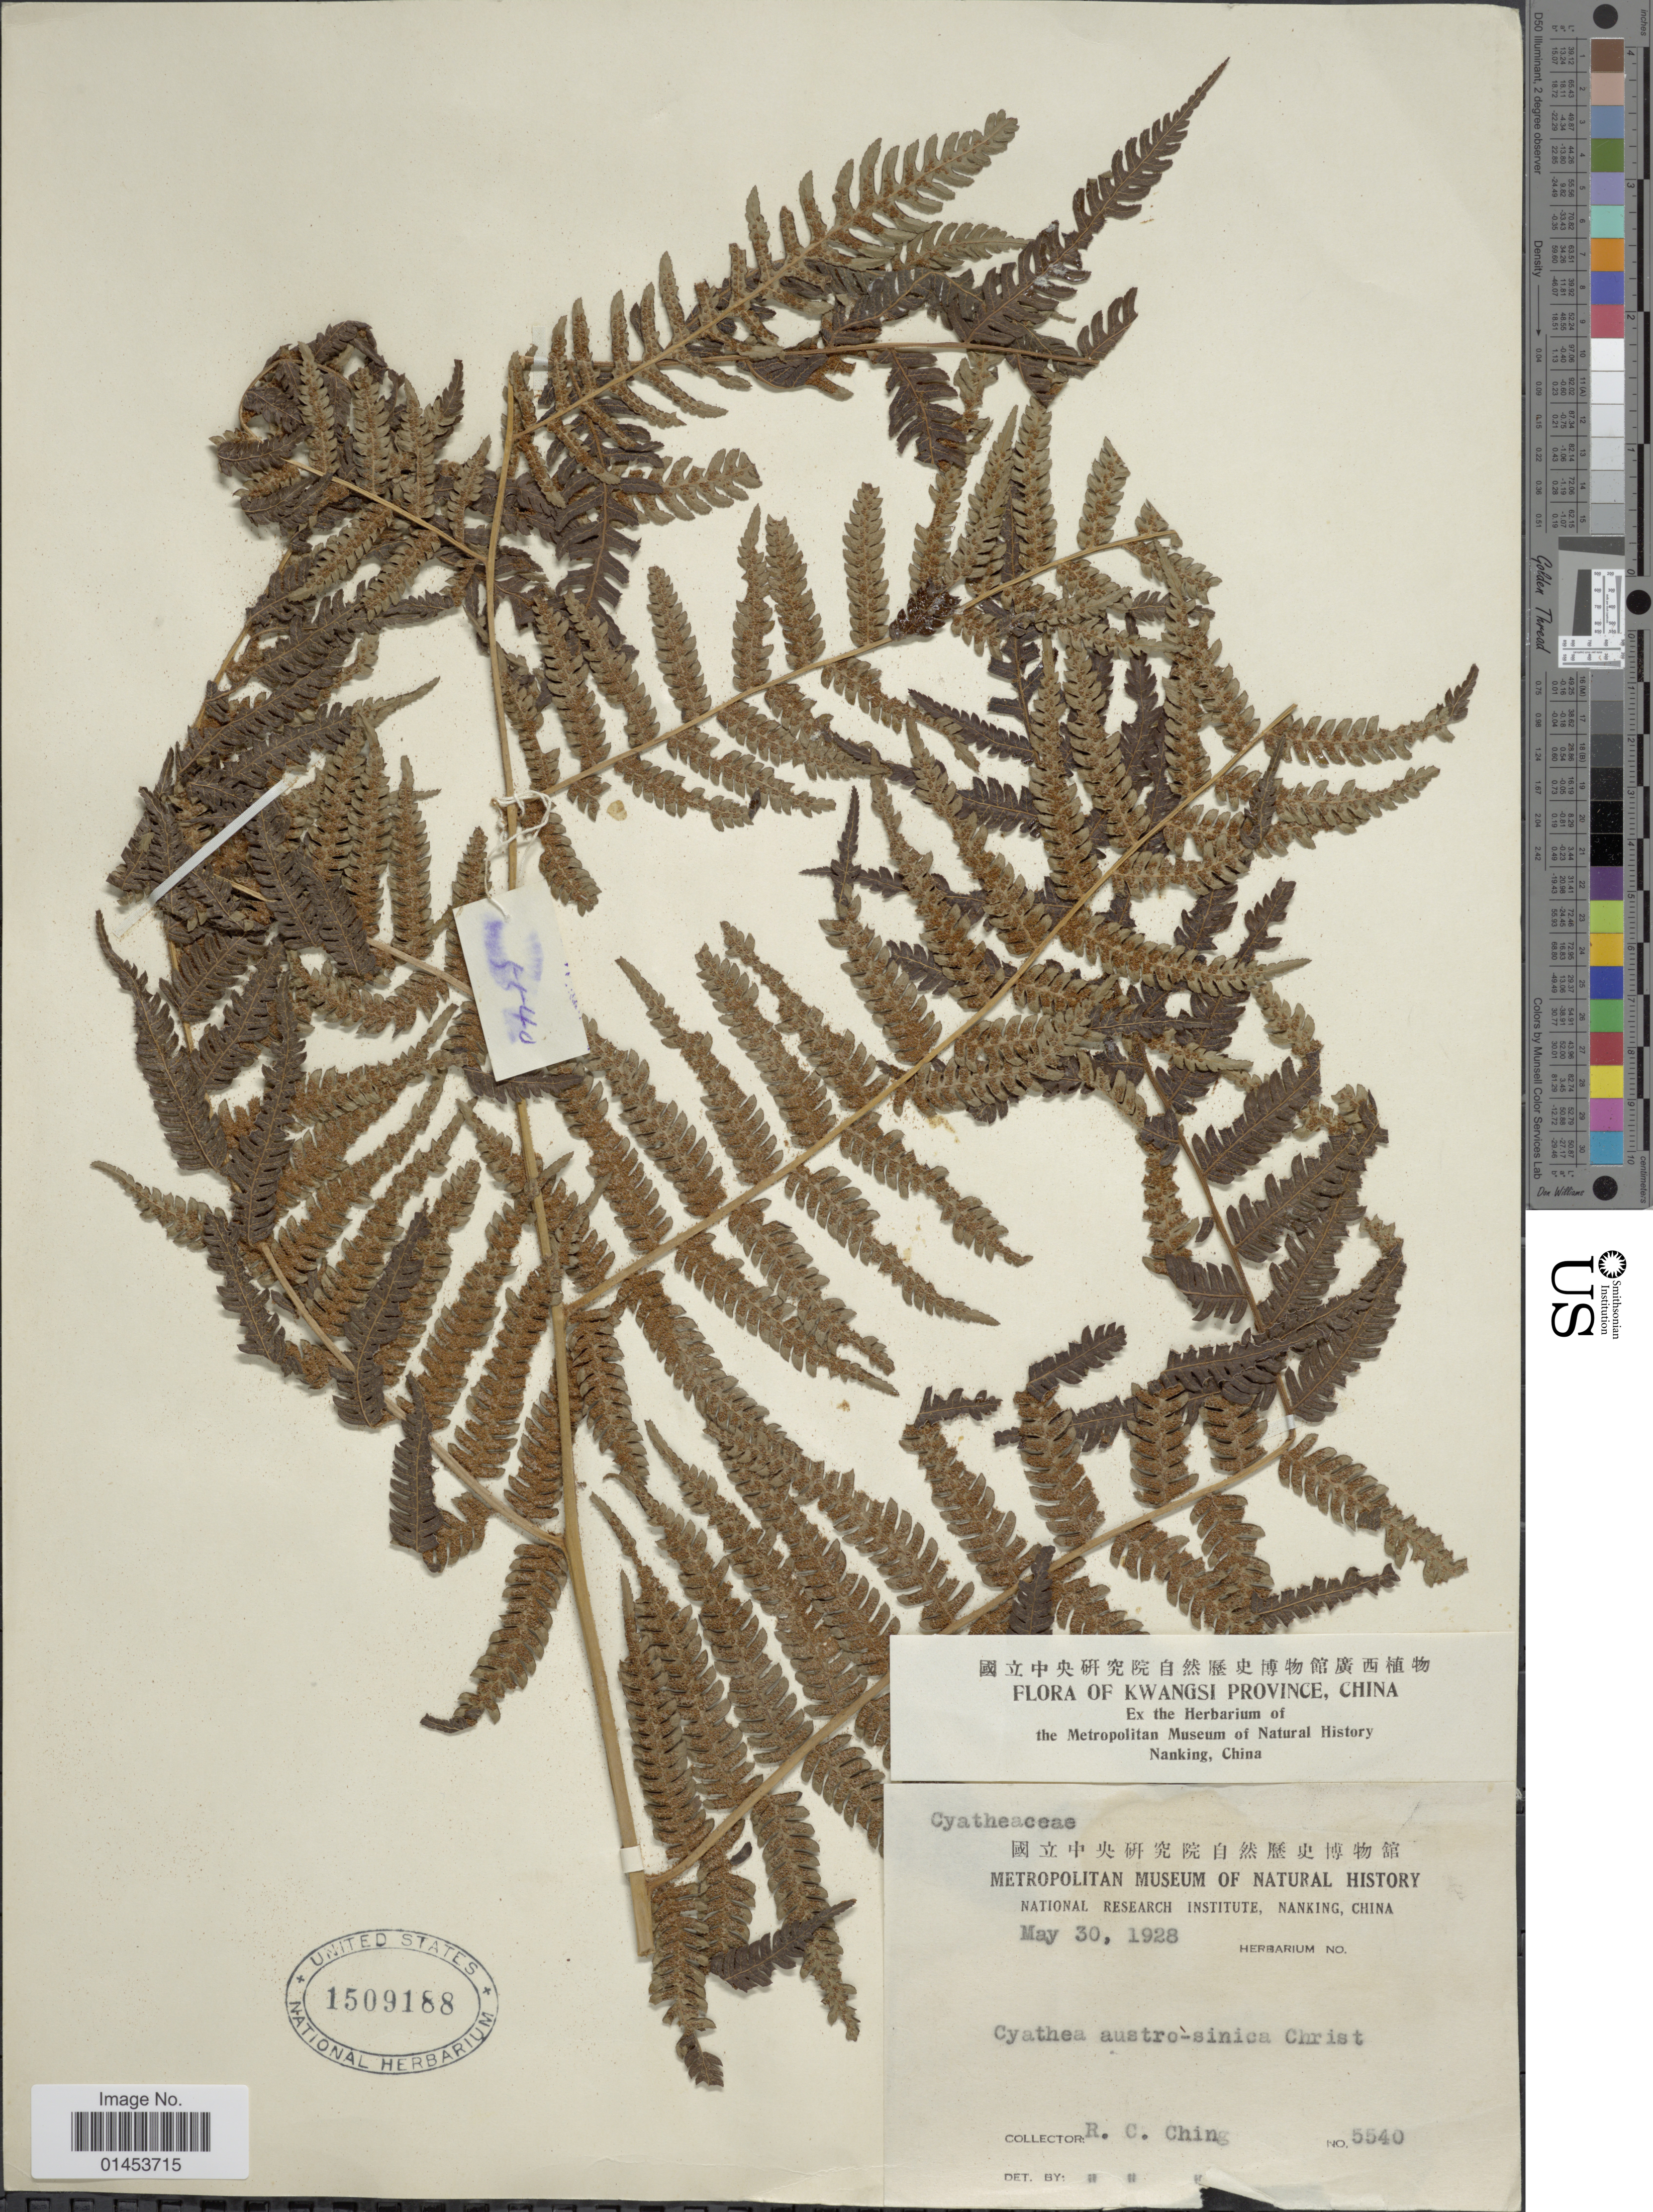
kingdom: Plantae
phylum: Tracheophyta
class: Polypodiopsida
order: Cyatheales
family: Cyatheaceae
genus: Cyathea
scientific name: Cyathea spinulosa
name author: Wall. ex Hook.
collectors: R. C. Ching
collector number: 5540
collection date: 1928-05-30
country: China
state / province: Guangxi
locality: Kwangsi Province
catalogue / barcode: US 1509188